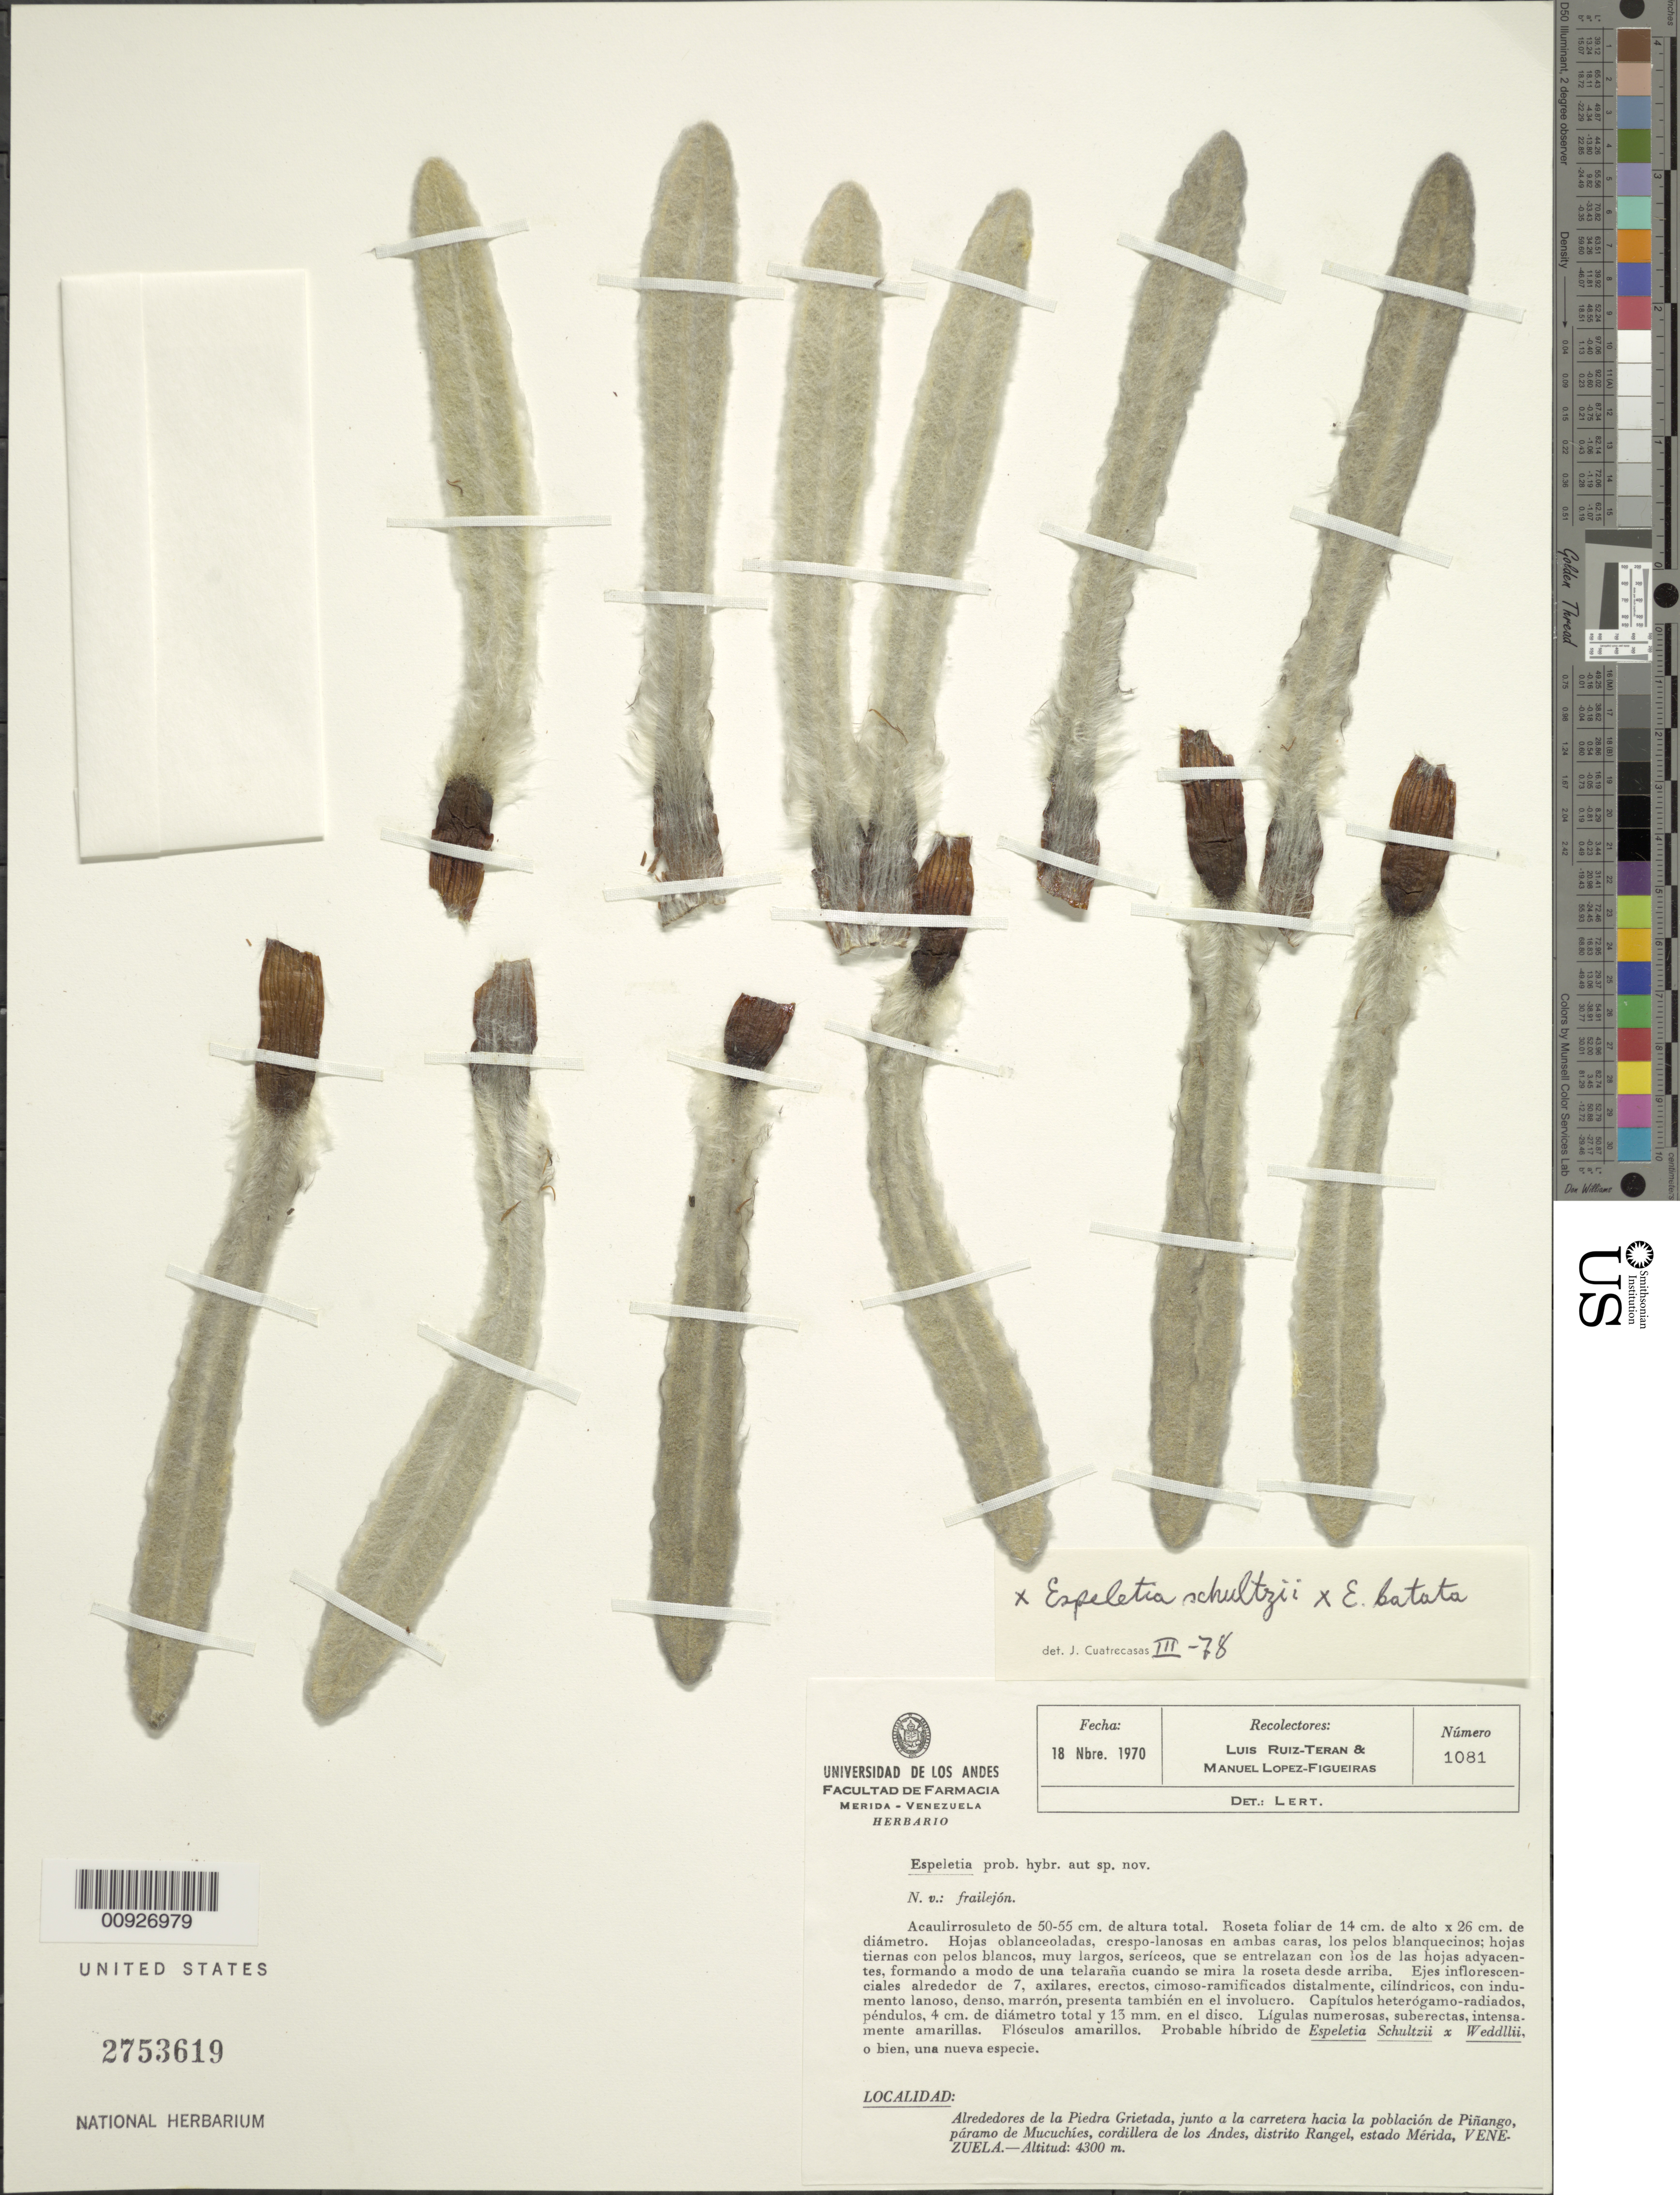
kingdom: Plantae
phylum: Tracheophyta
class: Magnoliopsida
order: Asterales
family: Asteraceae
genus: Espeletia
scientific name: Espeletia schultzii x E. batata Cuatrec.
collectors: L. E. Ruíz-Terán & M. López Figueiras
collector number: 1081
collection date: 1970-11-18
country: Venezuela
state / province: Mérida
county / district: Rangel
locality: P. de Mucuchíes. Alredores de la Piedra Grietada, junto a al carretera hacia la población de Piñango, páramo de Mucuchíes, cordillera de los Andes.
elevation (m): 4300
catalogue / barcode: US 2753619